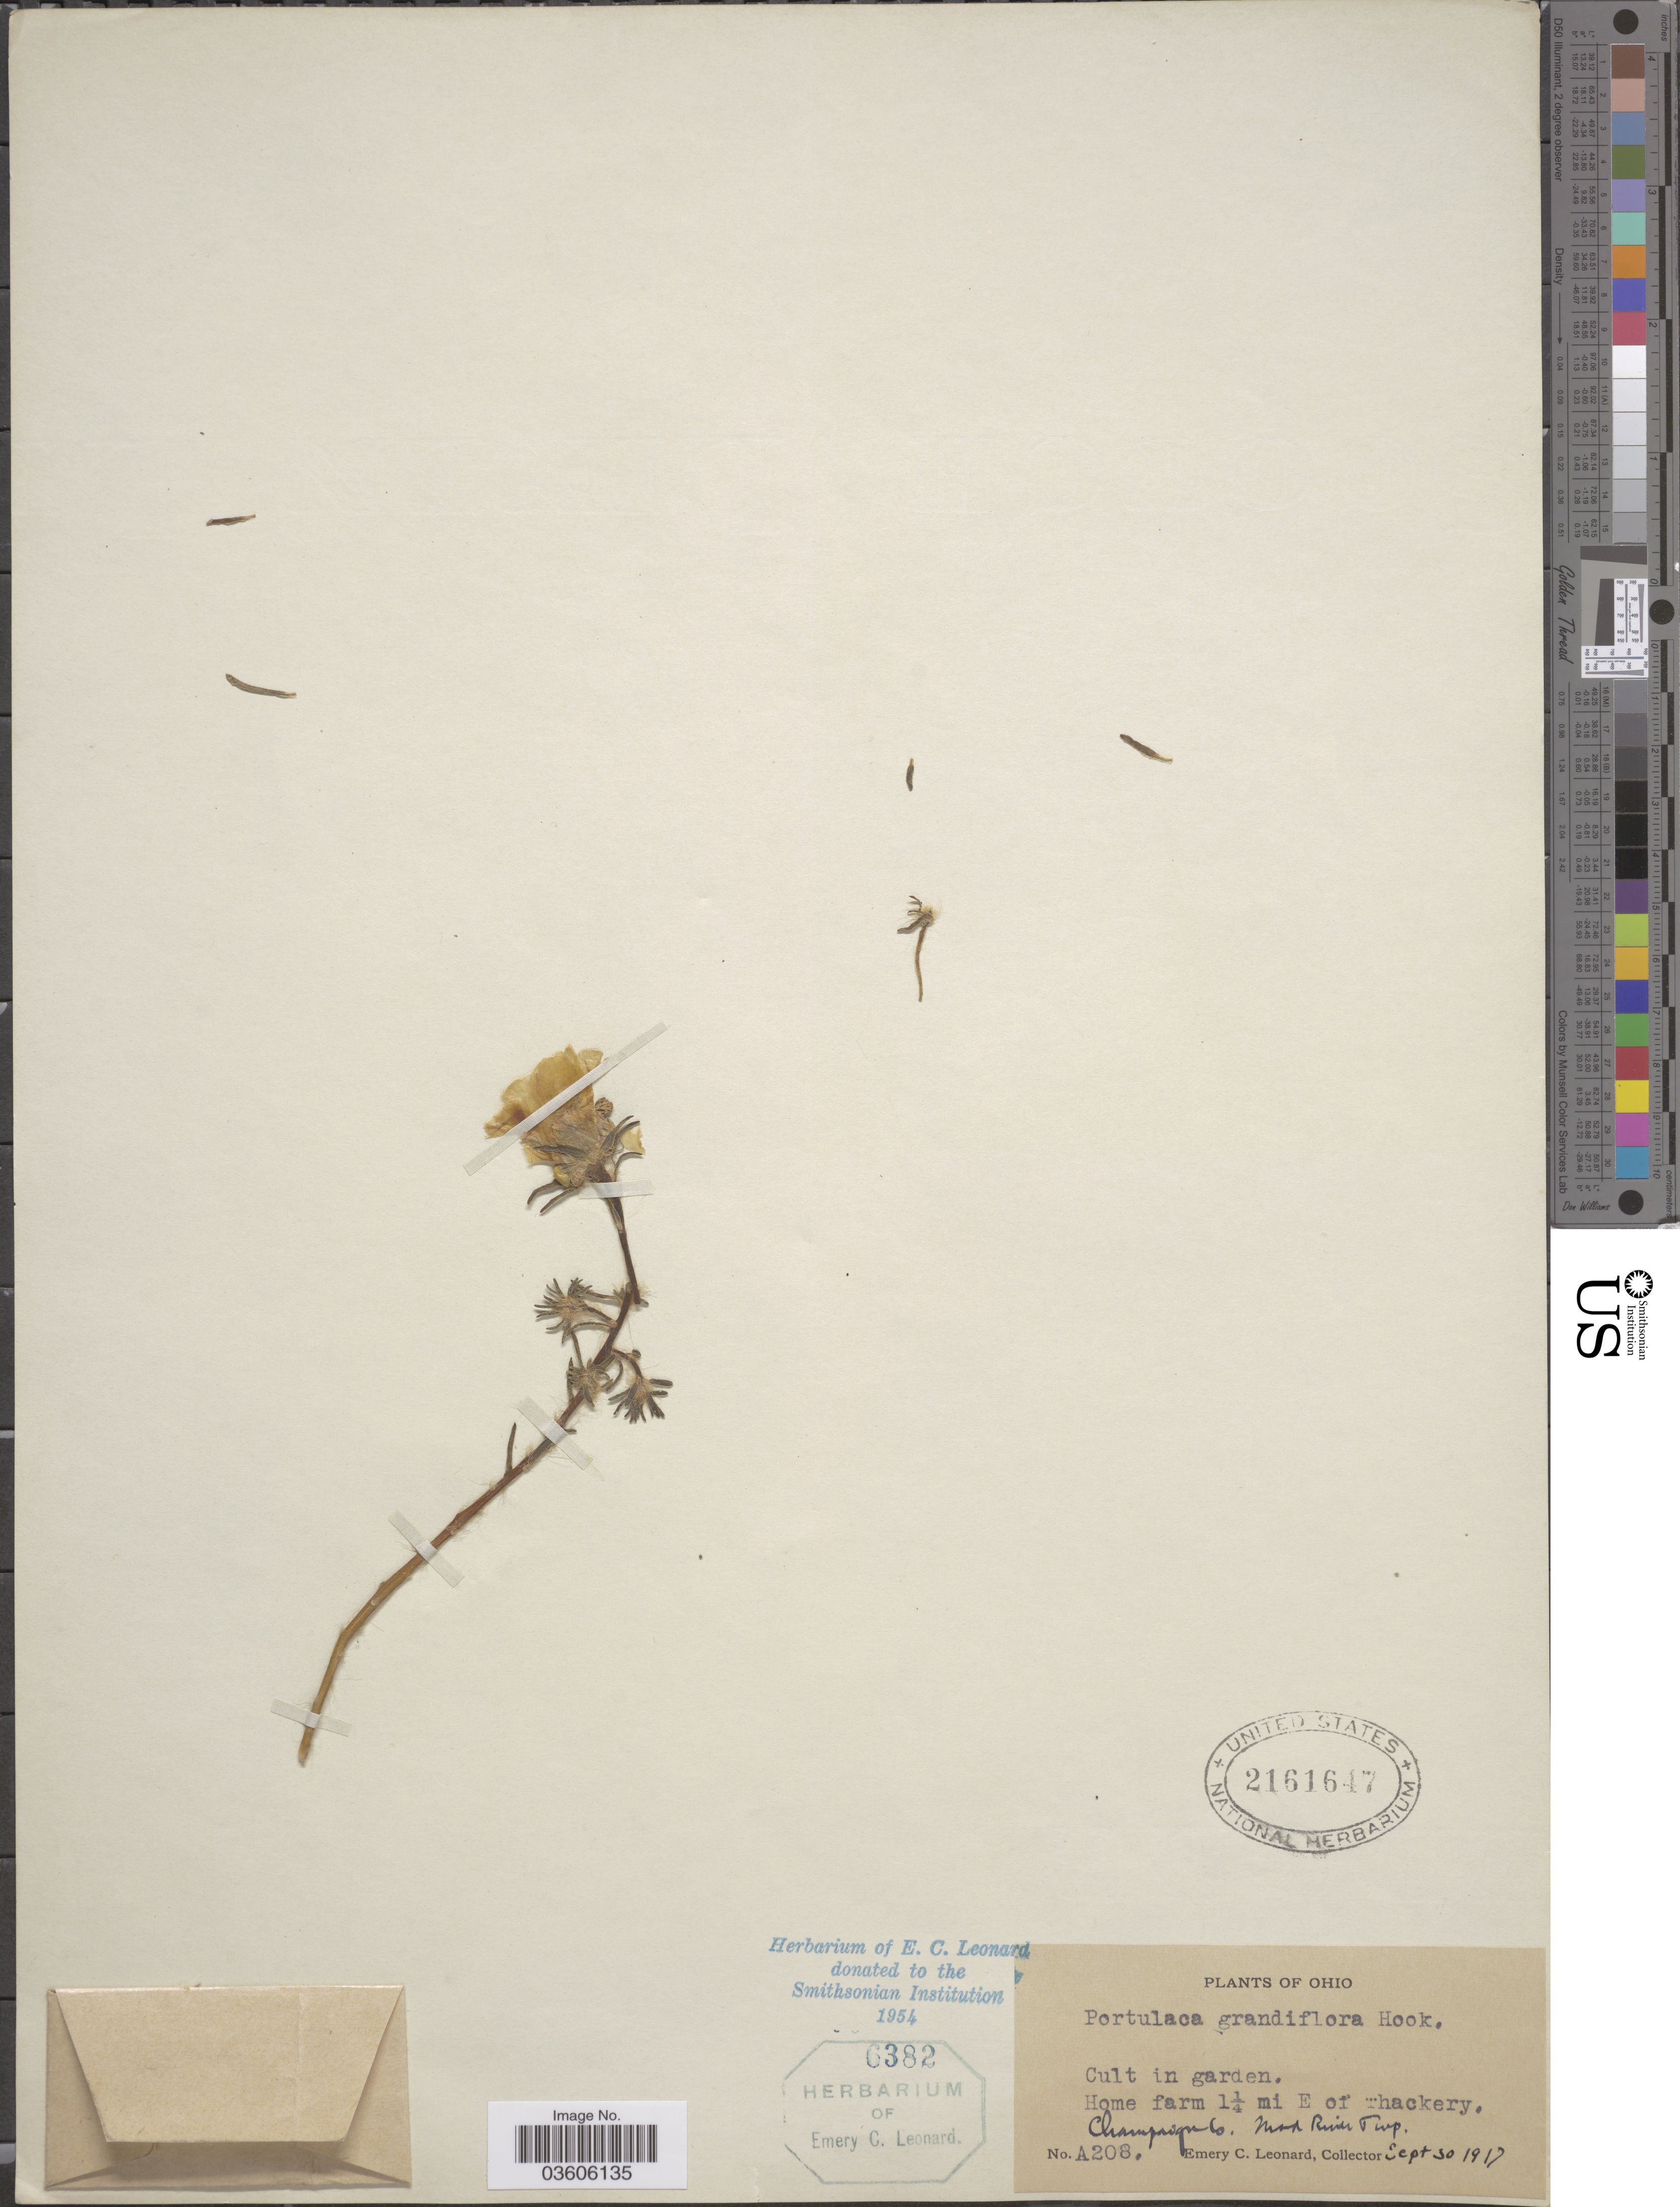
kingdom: Plantae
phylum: Tracheophyta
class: Magnoliopsida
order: Caryophyllales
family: Portulacaceae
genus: Portulaca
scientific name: Portulaca grandiflora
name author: Hook.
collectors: E. C. Leonard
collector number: A208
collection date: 1917-09-30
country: United States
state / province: Ohio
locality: Home farm 1¼ mi E of Thackery. In garden.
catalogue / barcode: US 2161647